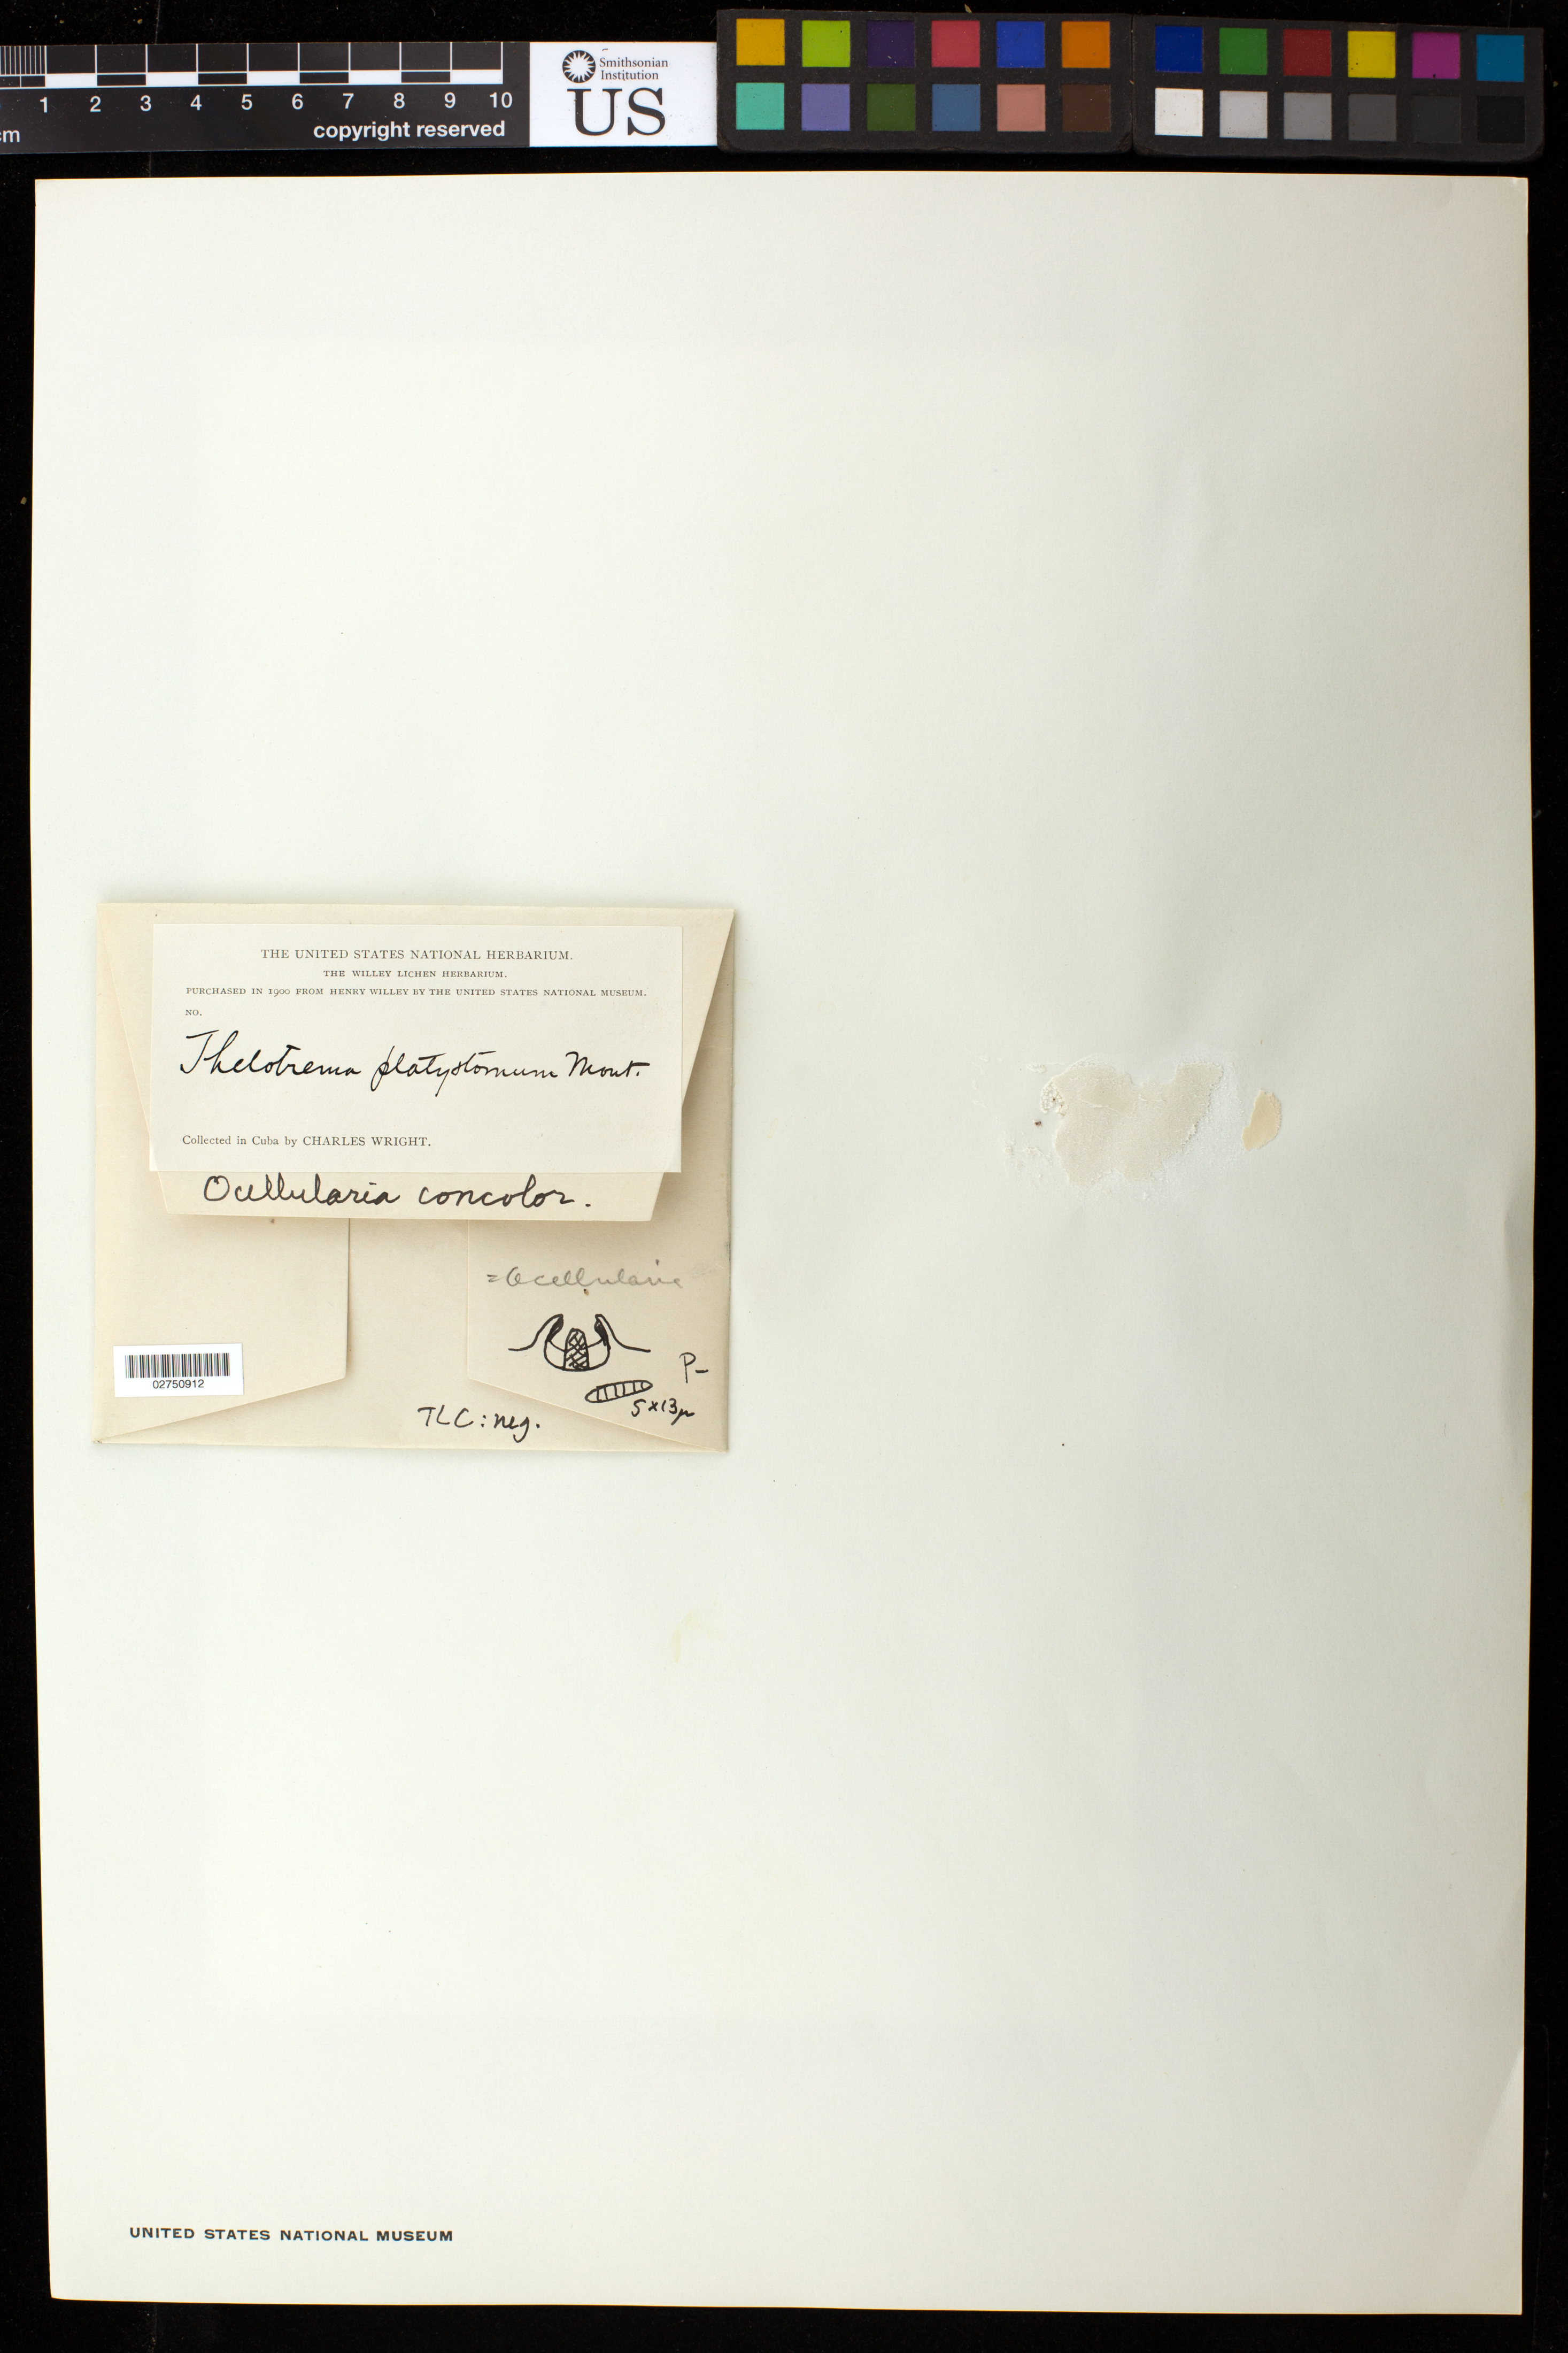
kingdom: Fungi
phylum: Ascomycota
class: Lecanoromycetes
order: Ostropales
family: Graphidaceae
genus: Ocellularia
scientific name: Ocellularia concolor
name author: Meyen & Flot.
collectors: C. Wright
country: Cuba